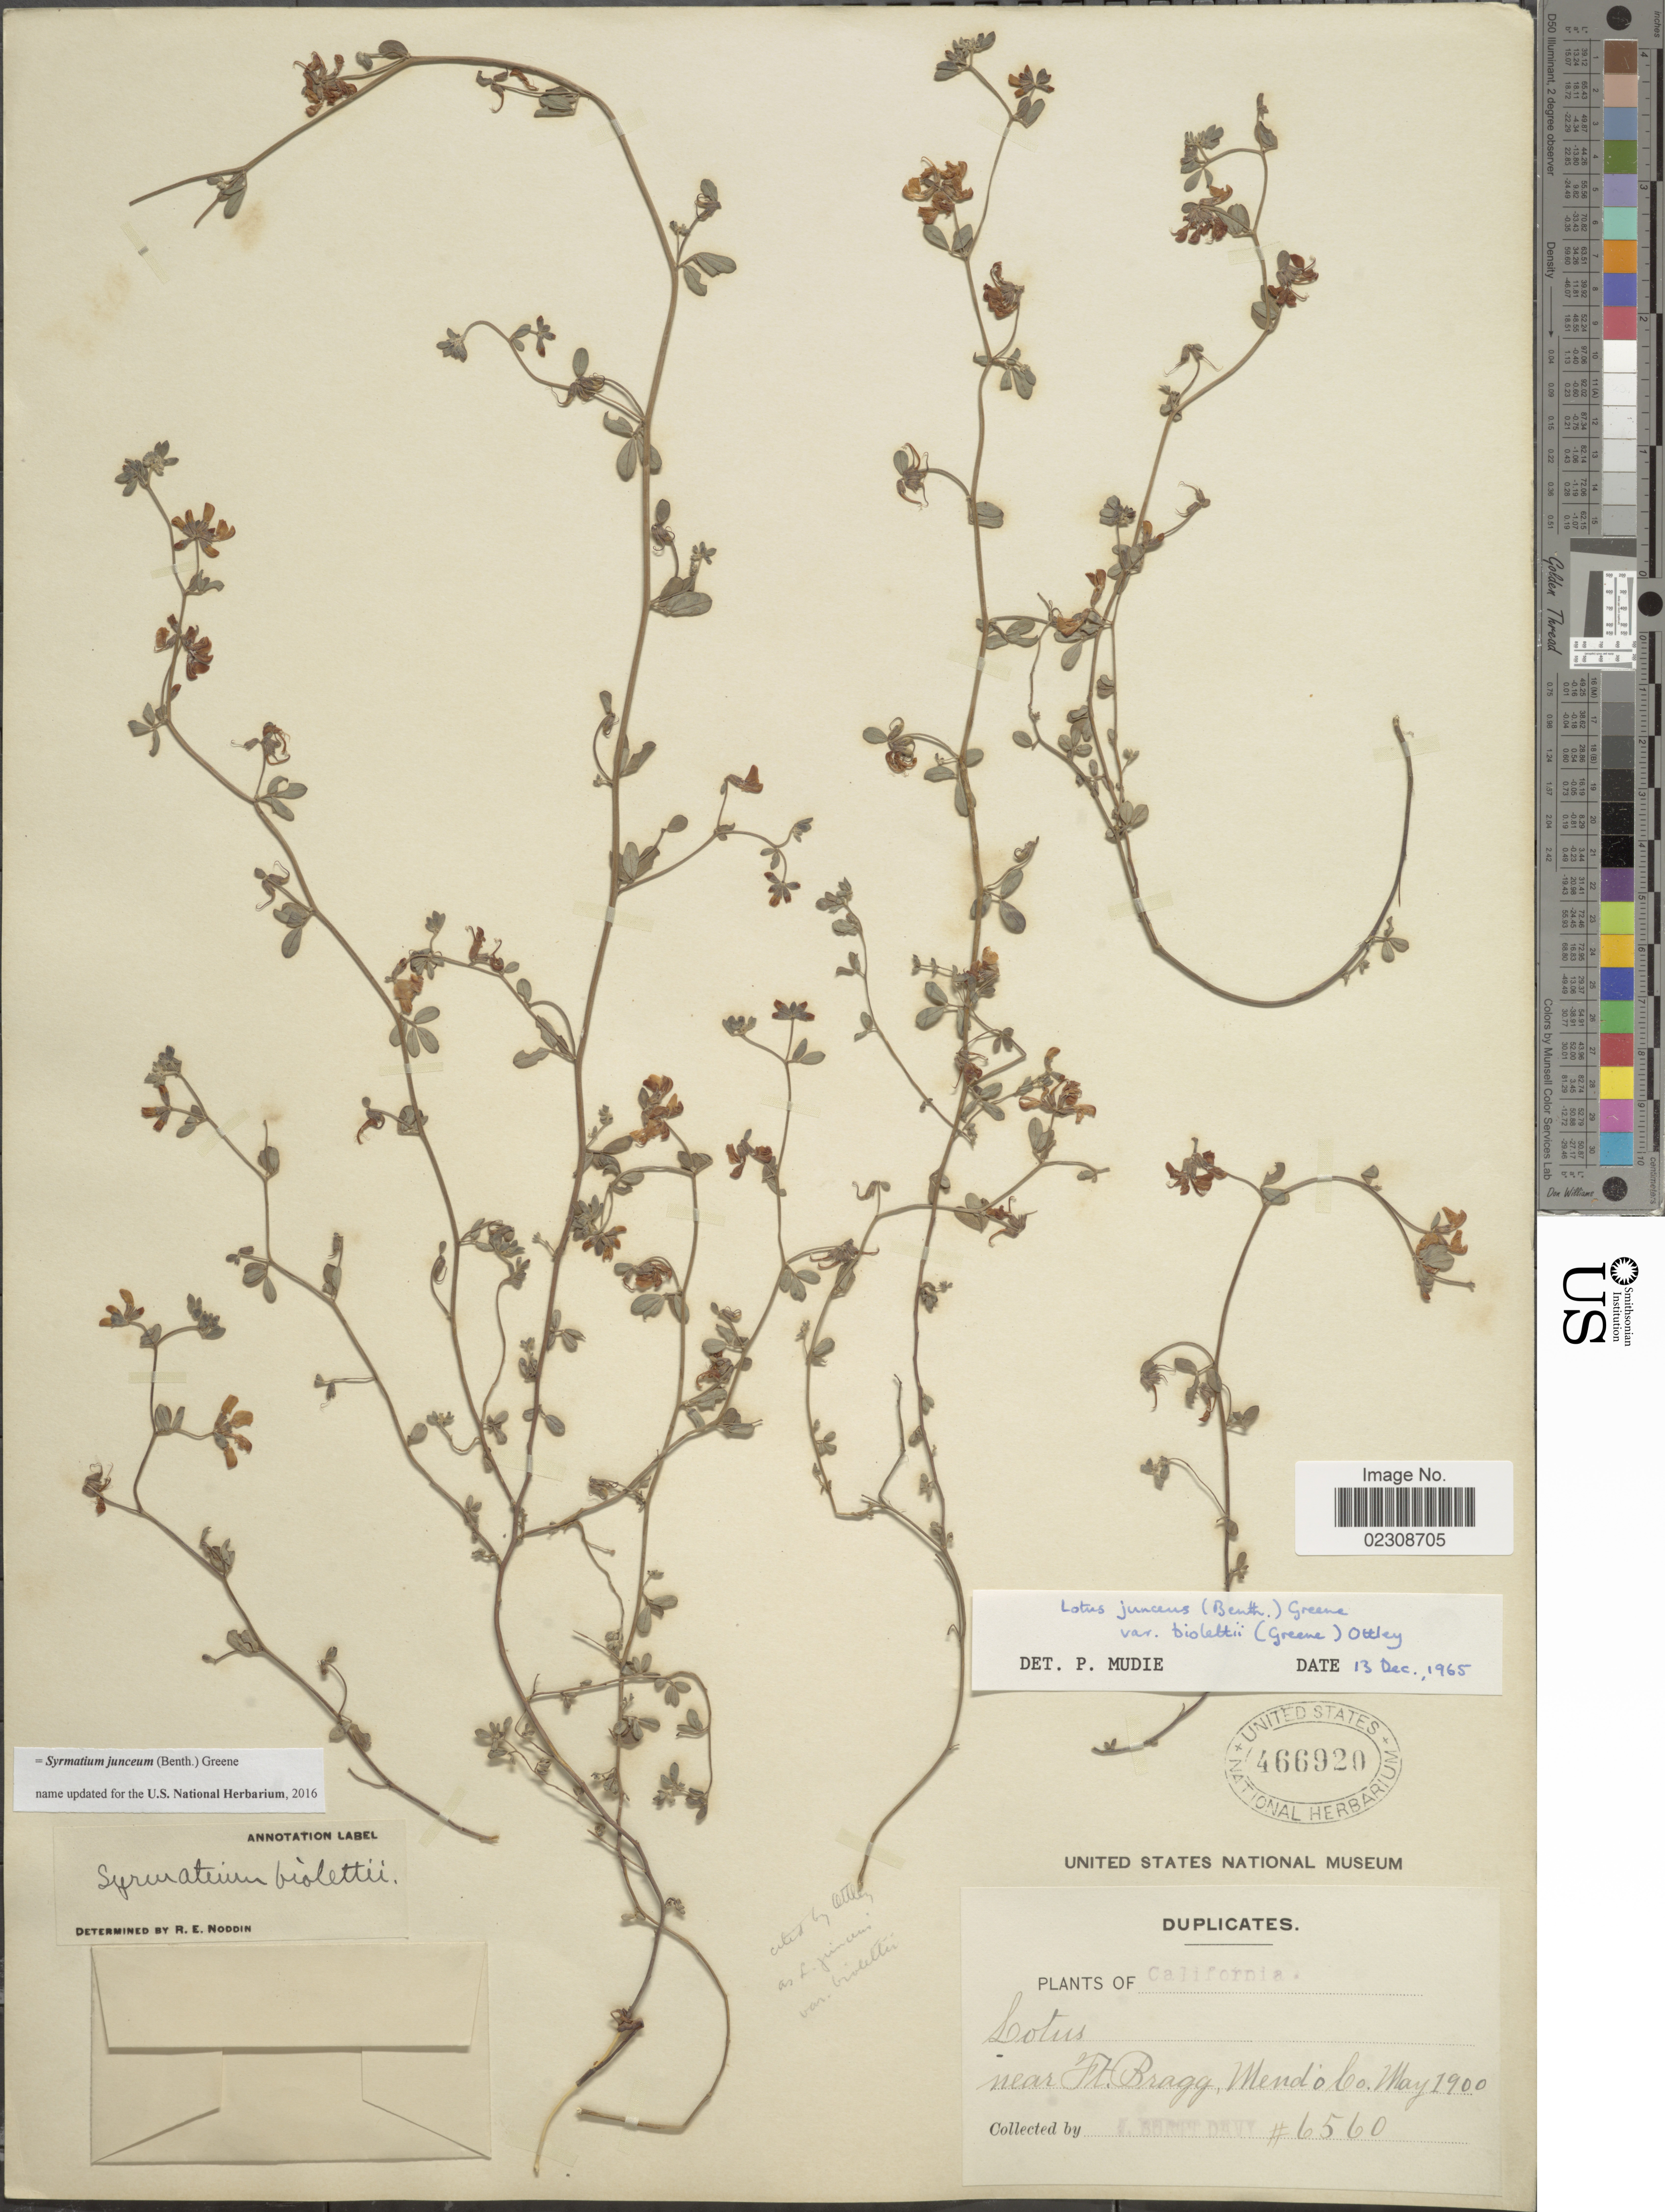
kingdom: Plantae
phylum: Tracheophyta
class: Magnoliopsida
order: Fabales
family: Fabaceae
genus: Syrmatium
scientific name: Syrmatium junceum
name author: (Benth.) Greene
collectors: J. Burtt Davy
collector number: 6560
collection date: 1900-05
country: United States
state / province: California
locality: Near Ft. Bragg, Mendio Co.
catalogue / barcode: US 466920